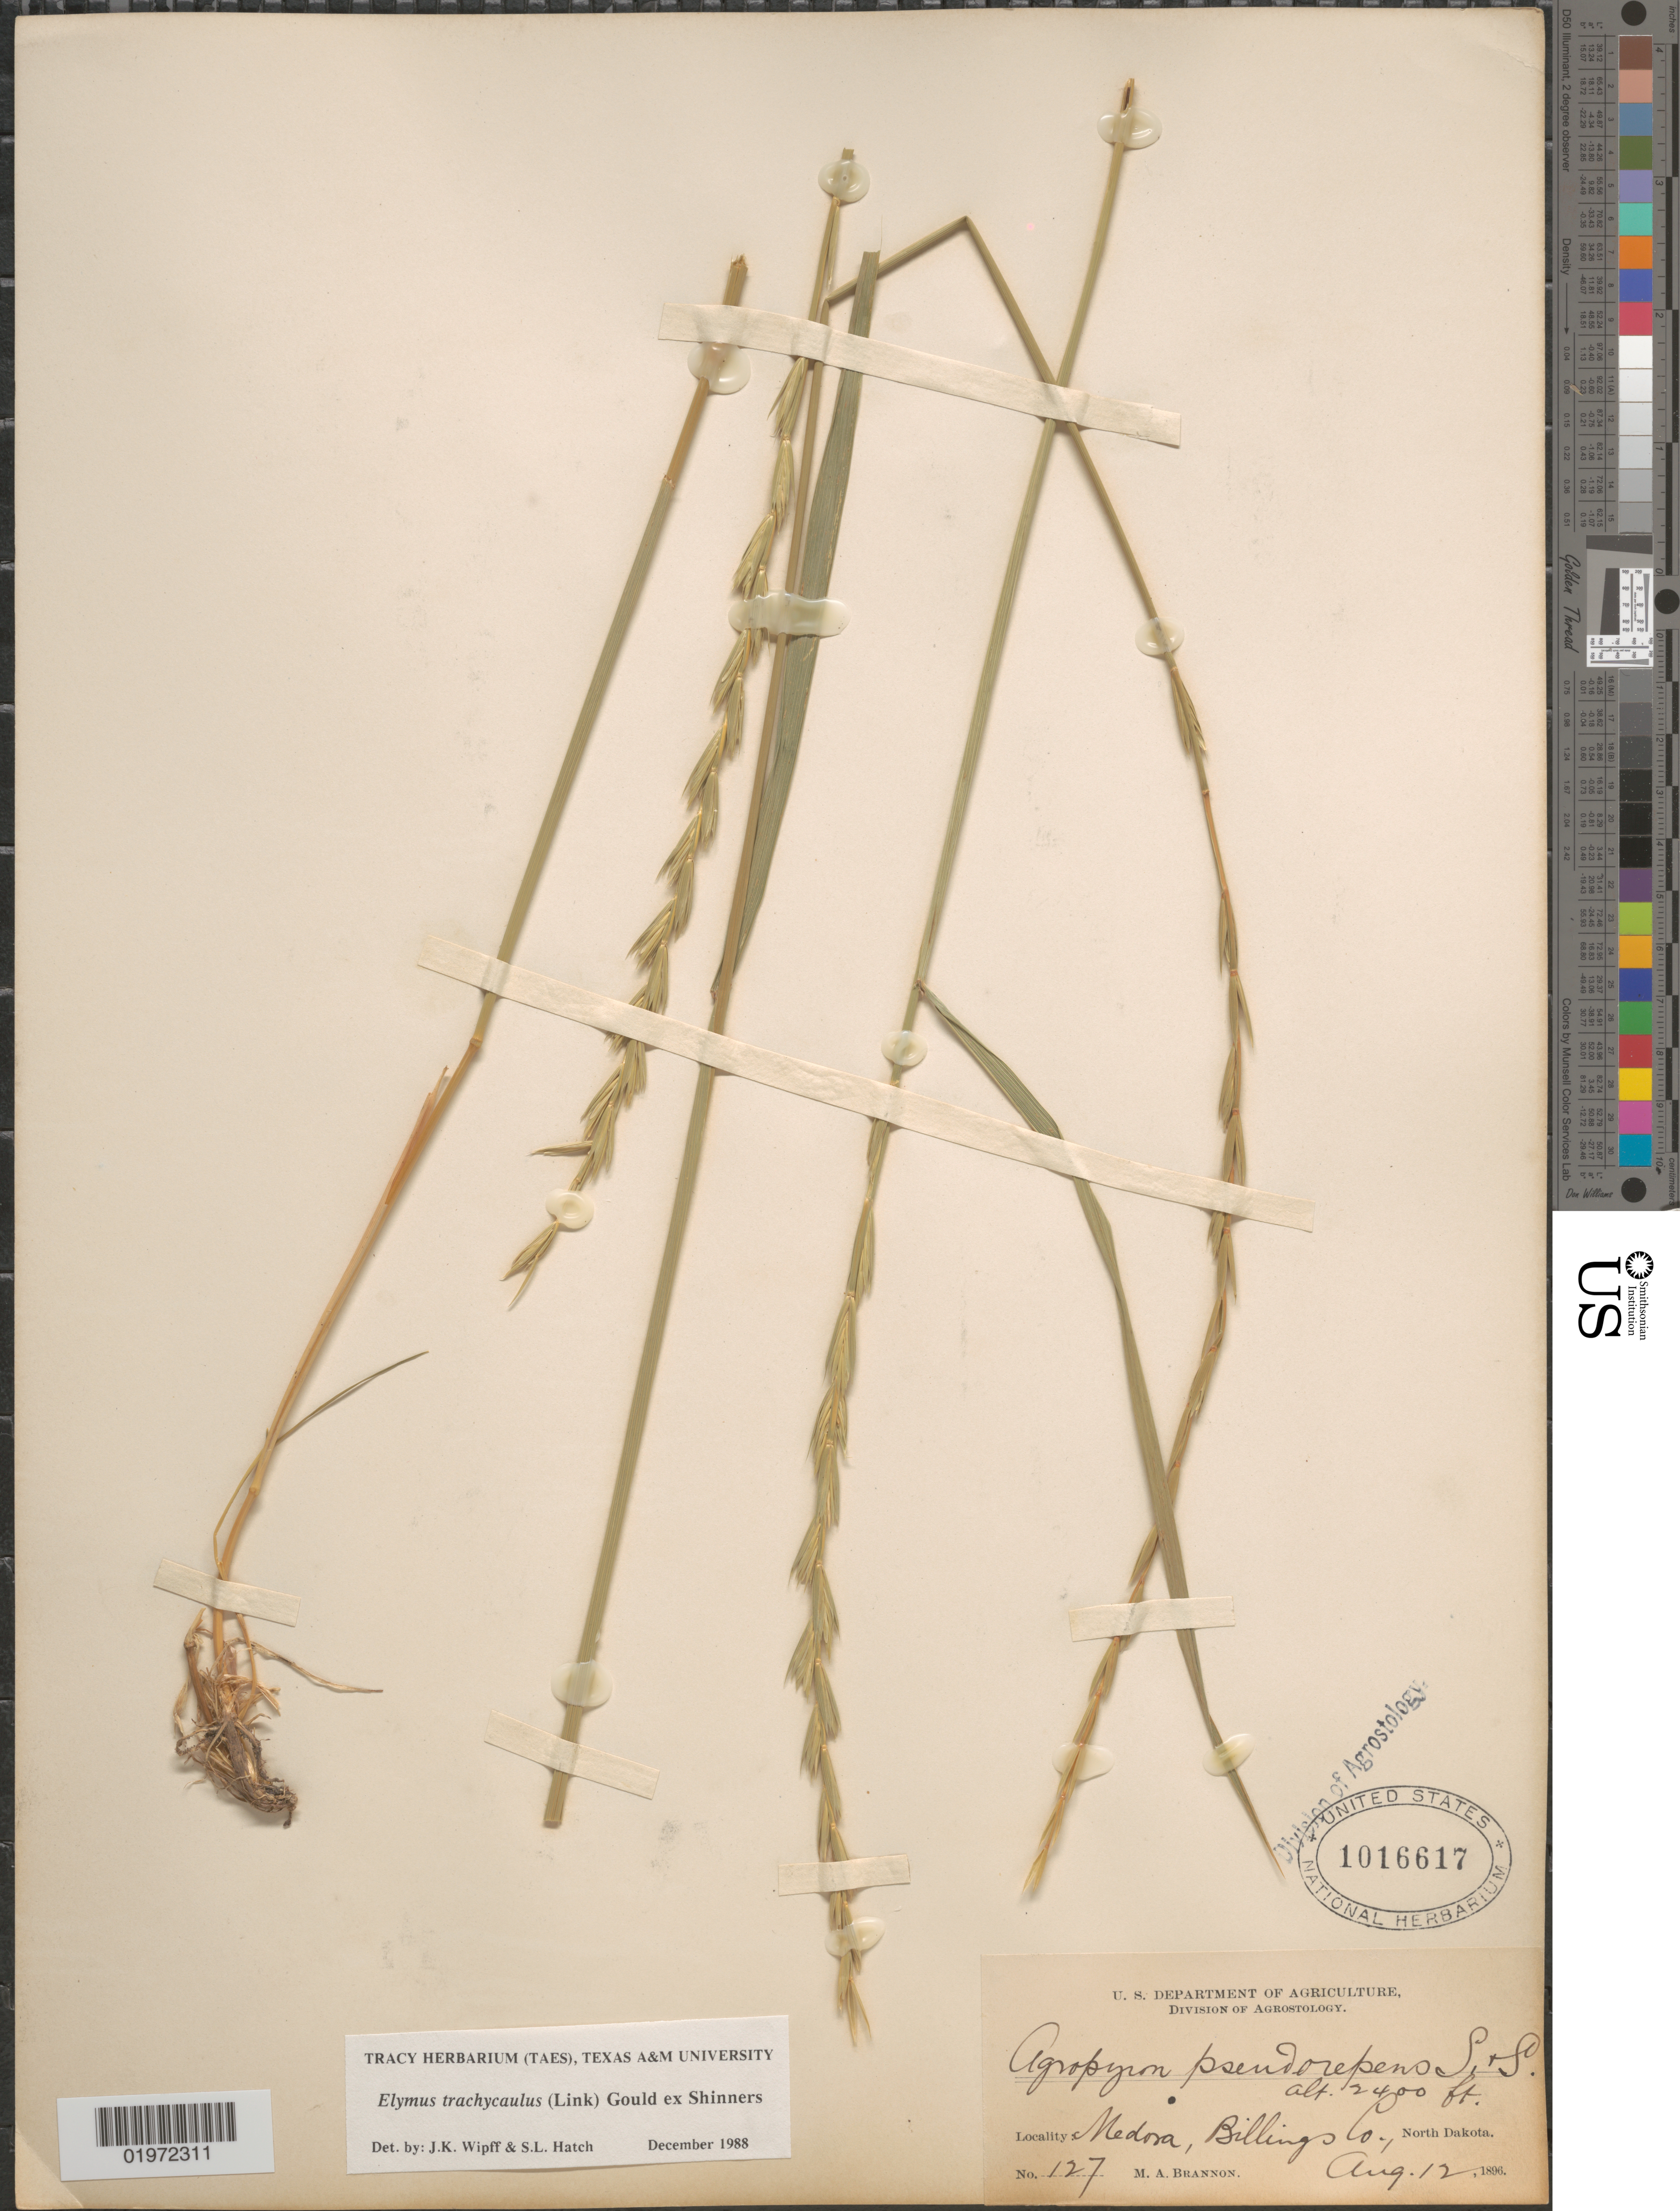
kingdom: Plantae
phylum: Tracheophyta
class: Liliopsida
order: Poales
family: Poaceae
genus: Elymus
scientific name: Elymus trachycaulus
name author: (Link) Gould ex Shinners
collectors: M. Brannon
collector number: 127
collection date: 1896-08-12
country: United States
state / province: North Dakota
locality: Medora, Billings Co.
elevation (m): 732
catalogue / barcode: US 1016617